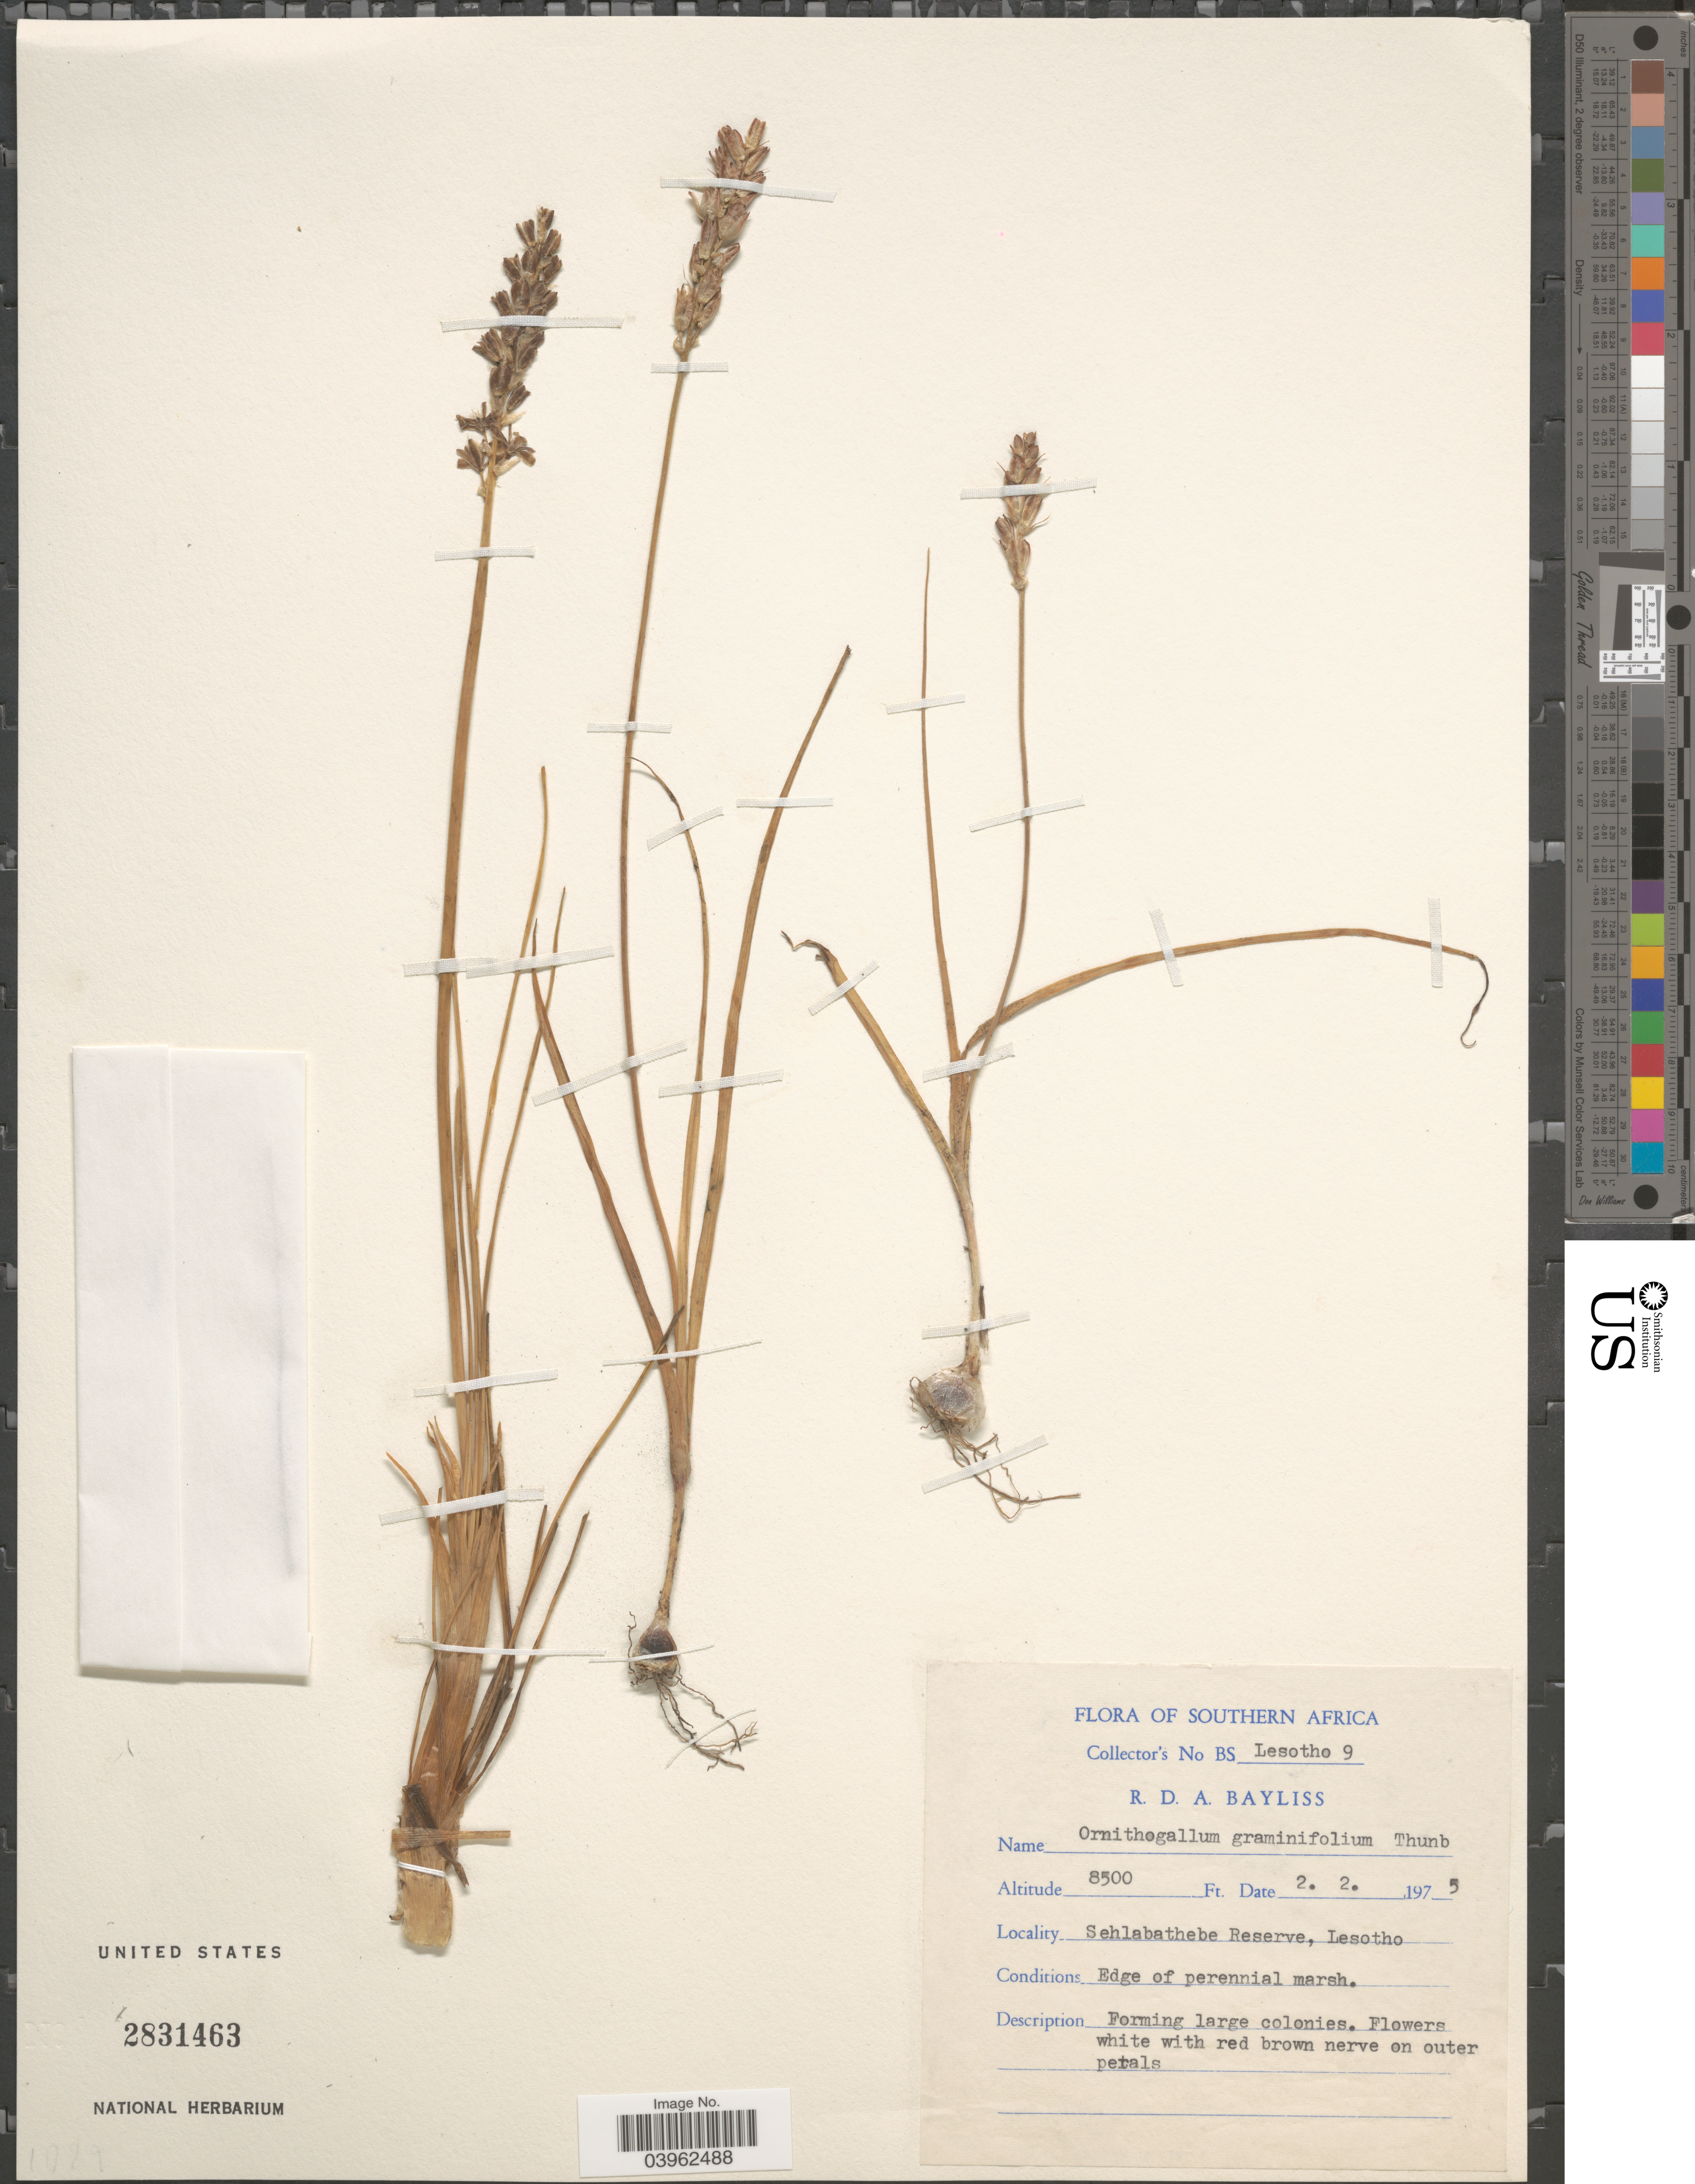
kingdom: Plantae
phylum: Tracheophyta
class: Liliopsida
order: Asparagales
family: Asparagaceae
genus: Ornithogalum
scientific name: Ornithogalum graminifolium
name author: Thunb.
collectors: R. Bayliss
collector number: BS Lesotho 9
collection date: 1975-02-02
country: Lesotho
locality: Southern Africa. Sehlabathebe Reserve, Lesotho.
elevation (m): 2591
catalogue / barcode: US 2831463